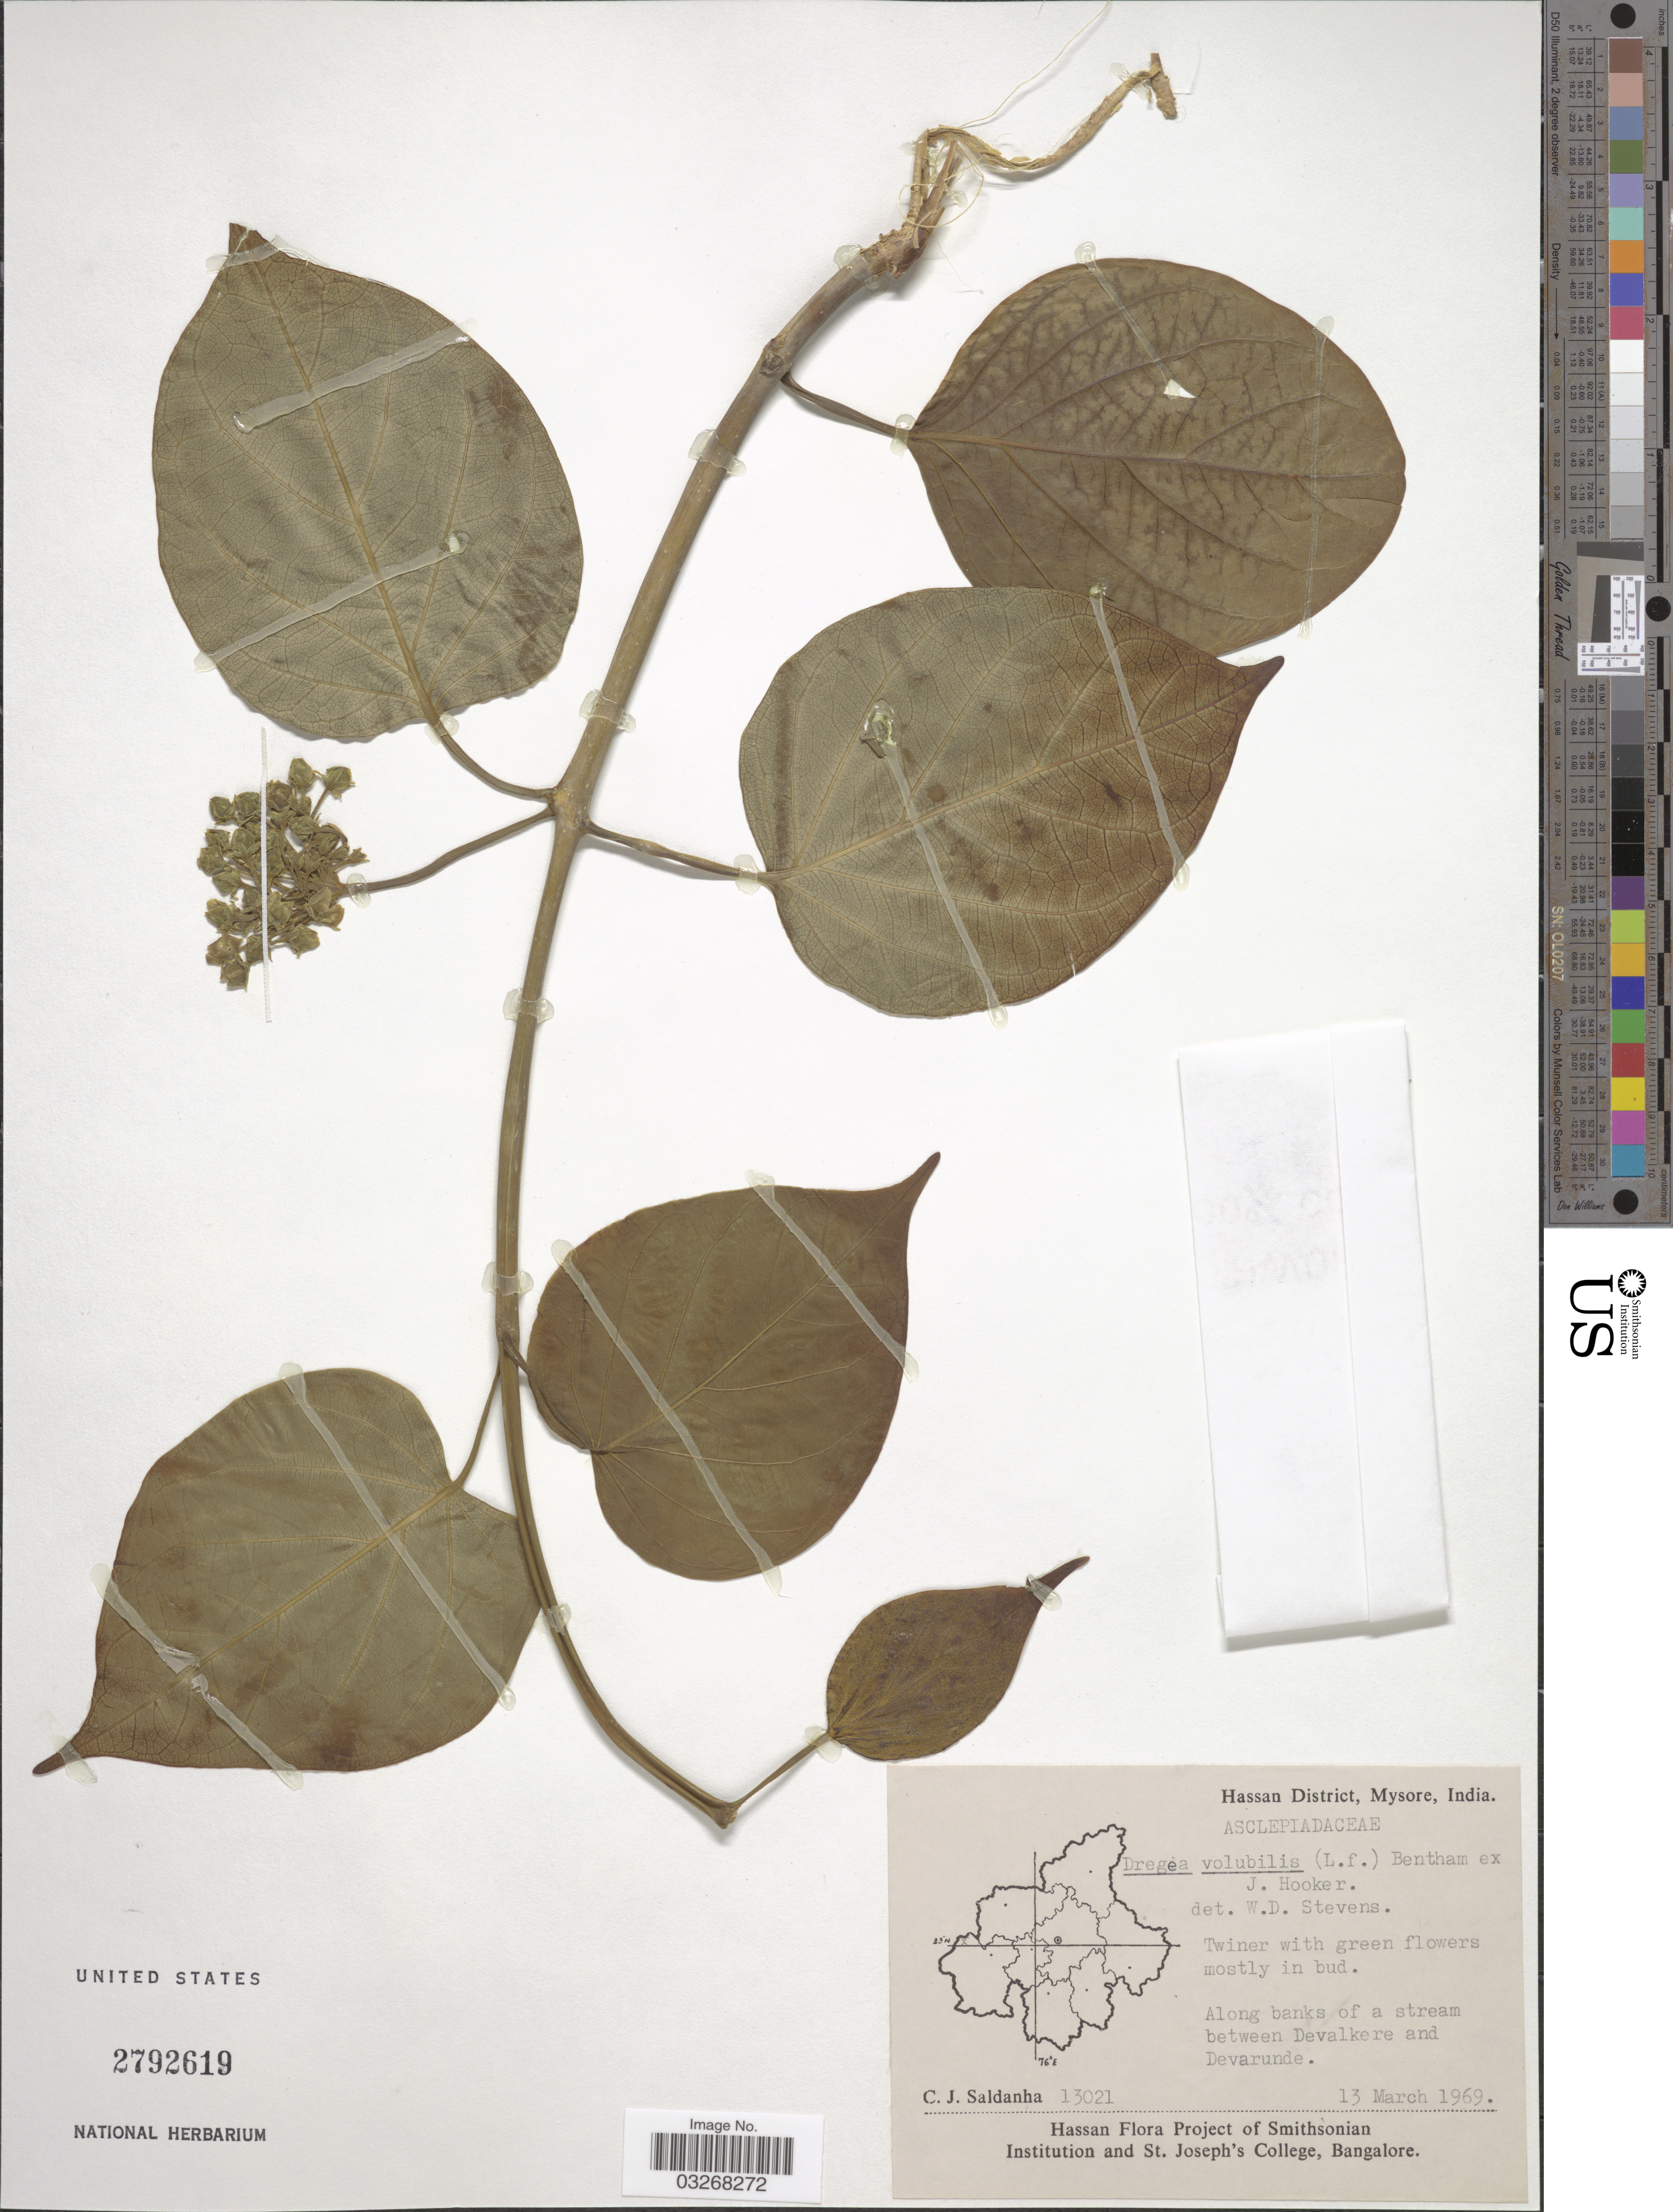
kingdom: Plantae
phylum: Tracheophyta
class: Magnoliopsida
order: Gentianales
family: Apocynaceae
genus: Dregea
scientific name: Dregea volubilis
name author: (L. f.) Benth. ex Hook. f.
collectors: C. J. Saldanha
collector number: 13021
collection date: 1969-03-13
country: India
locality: Hassan District, Mysore. Along banks of a stream between Devalkere and Devarunde.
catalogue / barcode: US 2792619